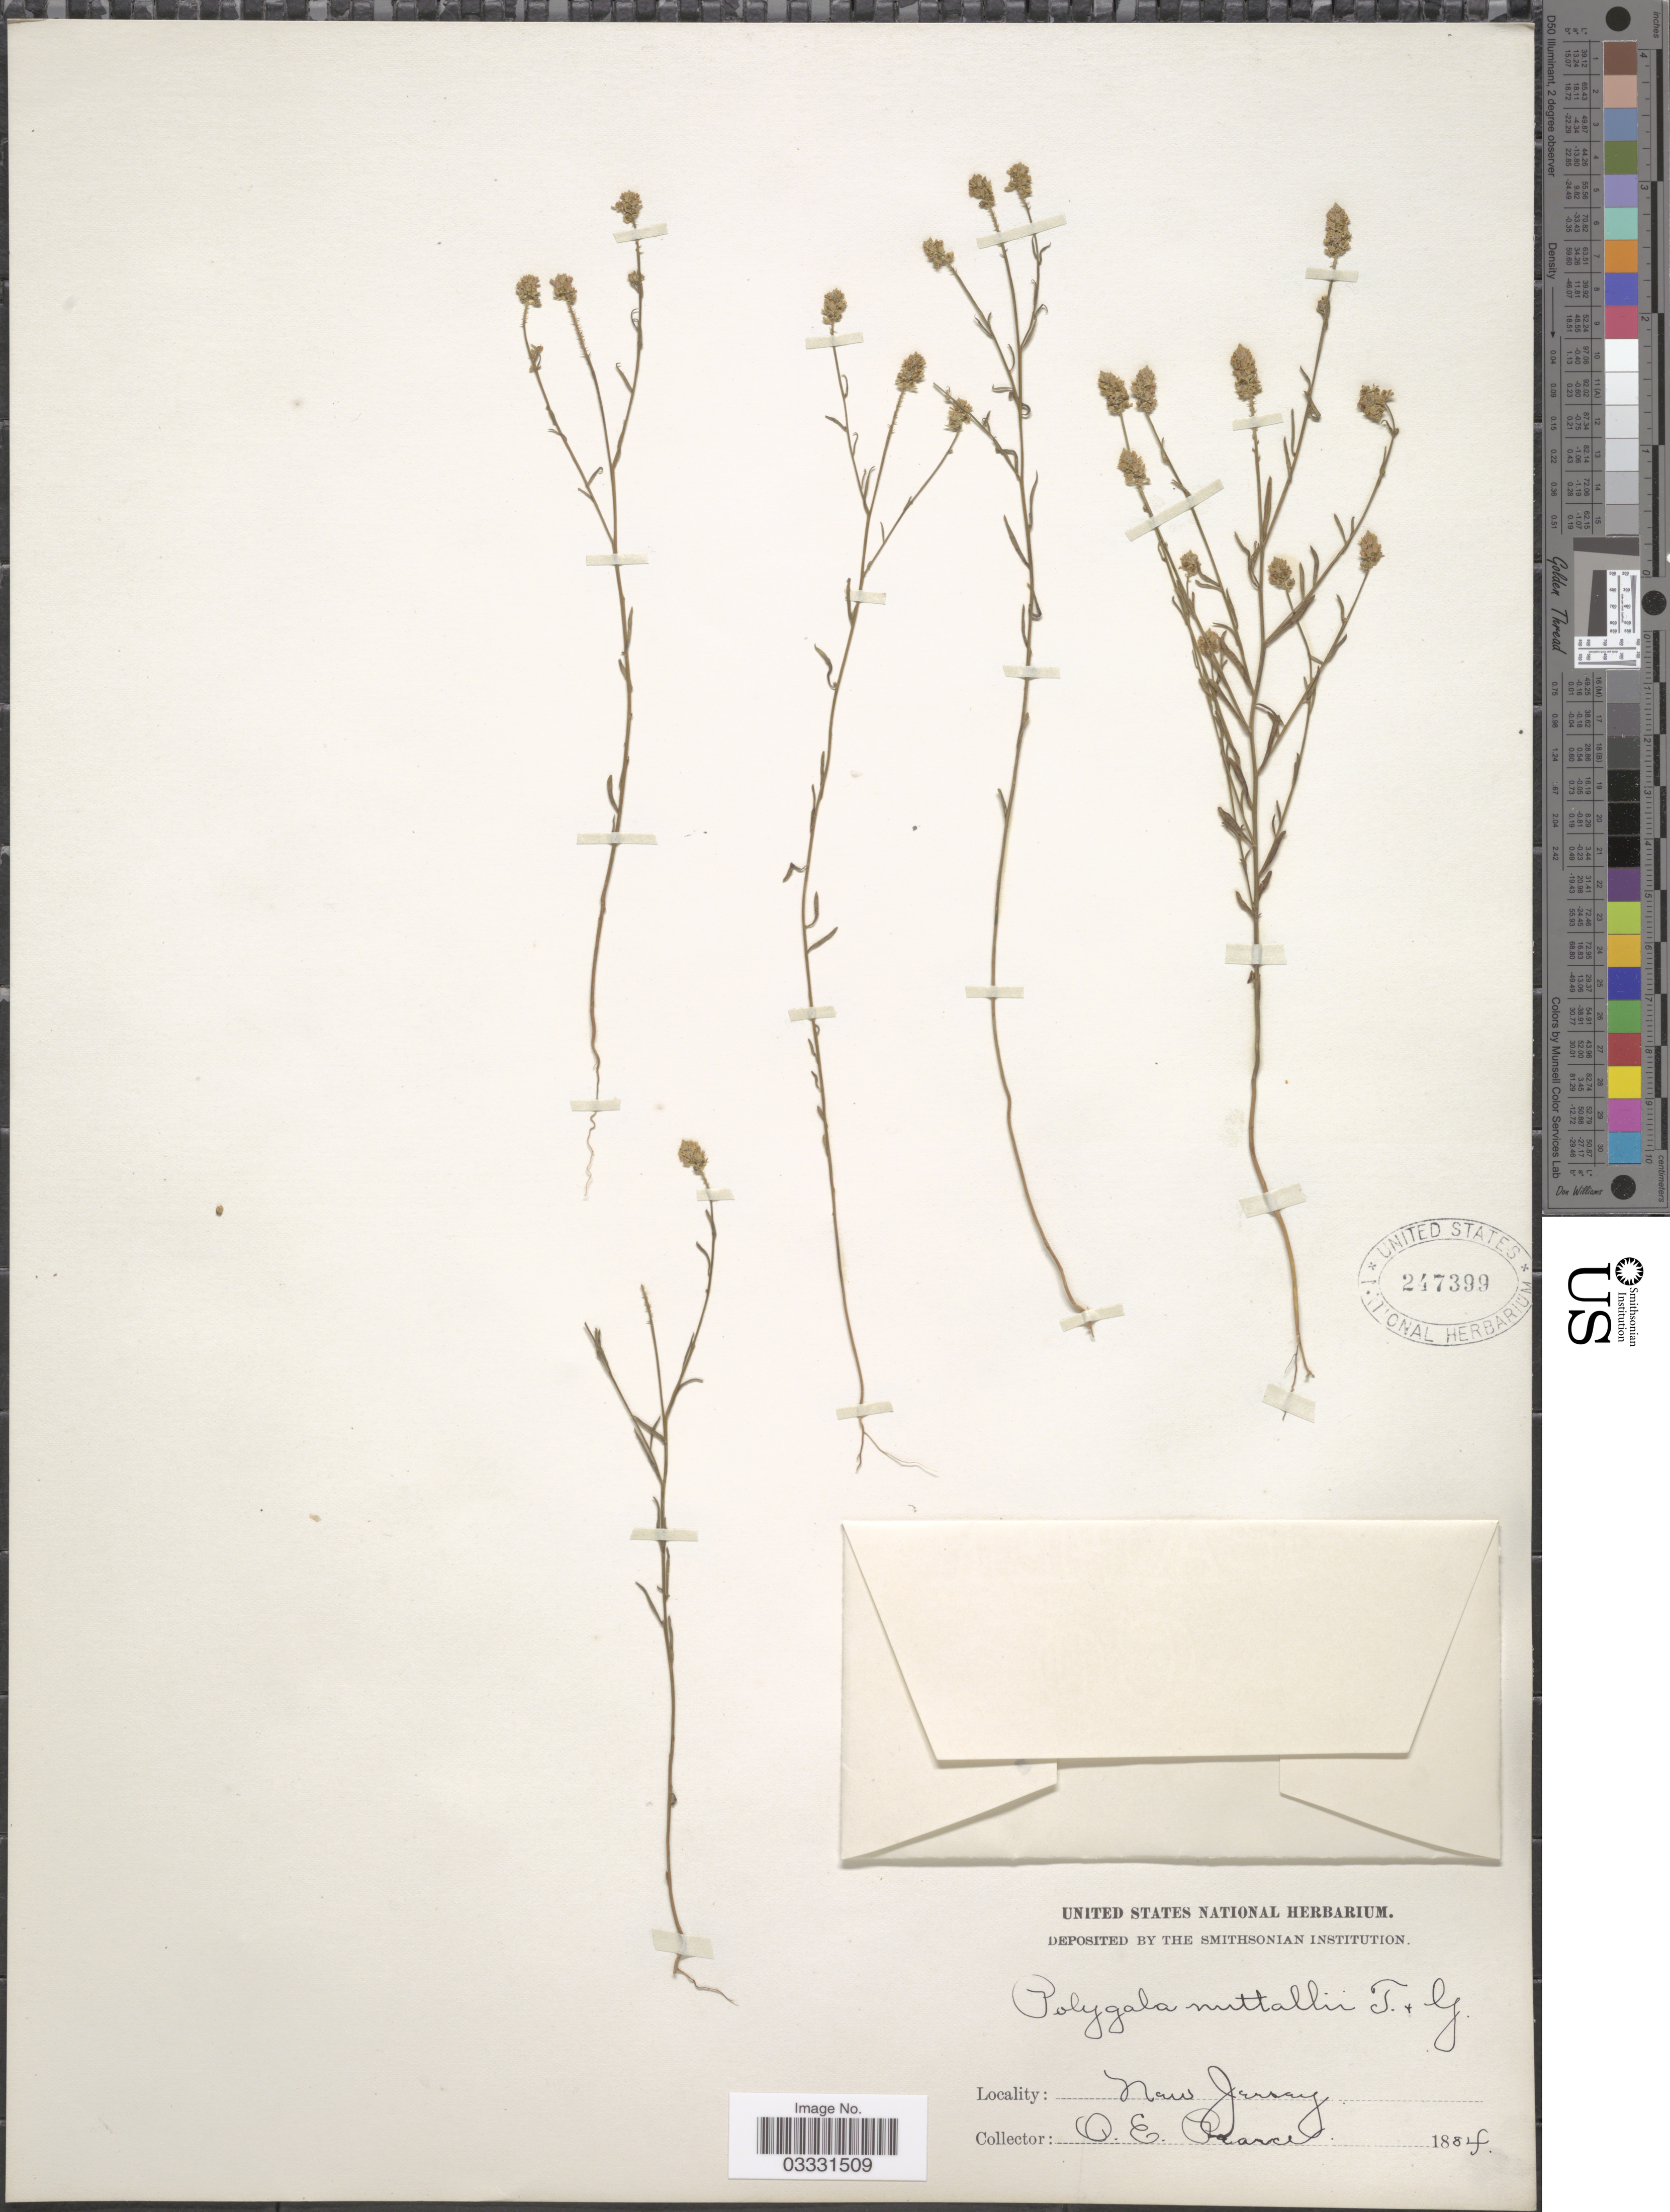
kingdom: Plantae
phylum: Tracheophyta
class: Magnoliopsida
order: Fabales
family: Polygalaceae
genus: Polygala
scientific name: Polygala nuttallii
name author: Torr. & A. Gray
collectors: O. E. Pearce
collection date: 1884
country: United States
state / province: New Jersey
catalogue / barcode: US 247399